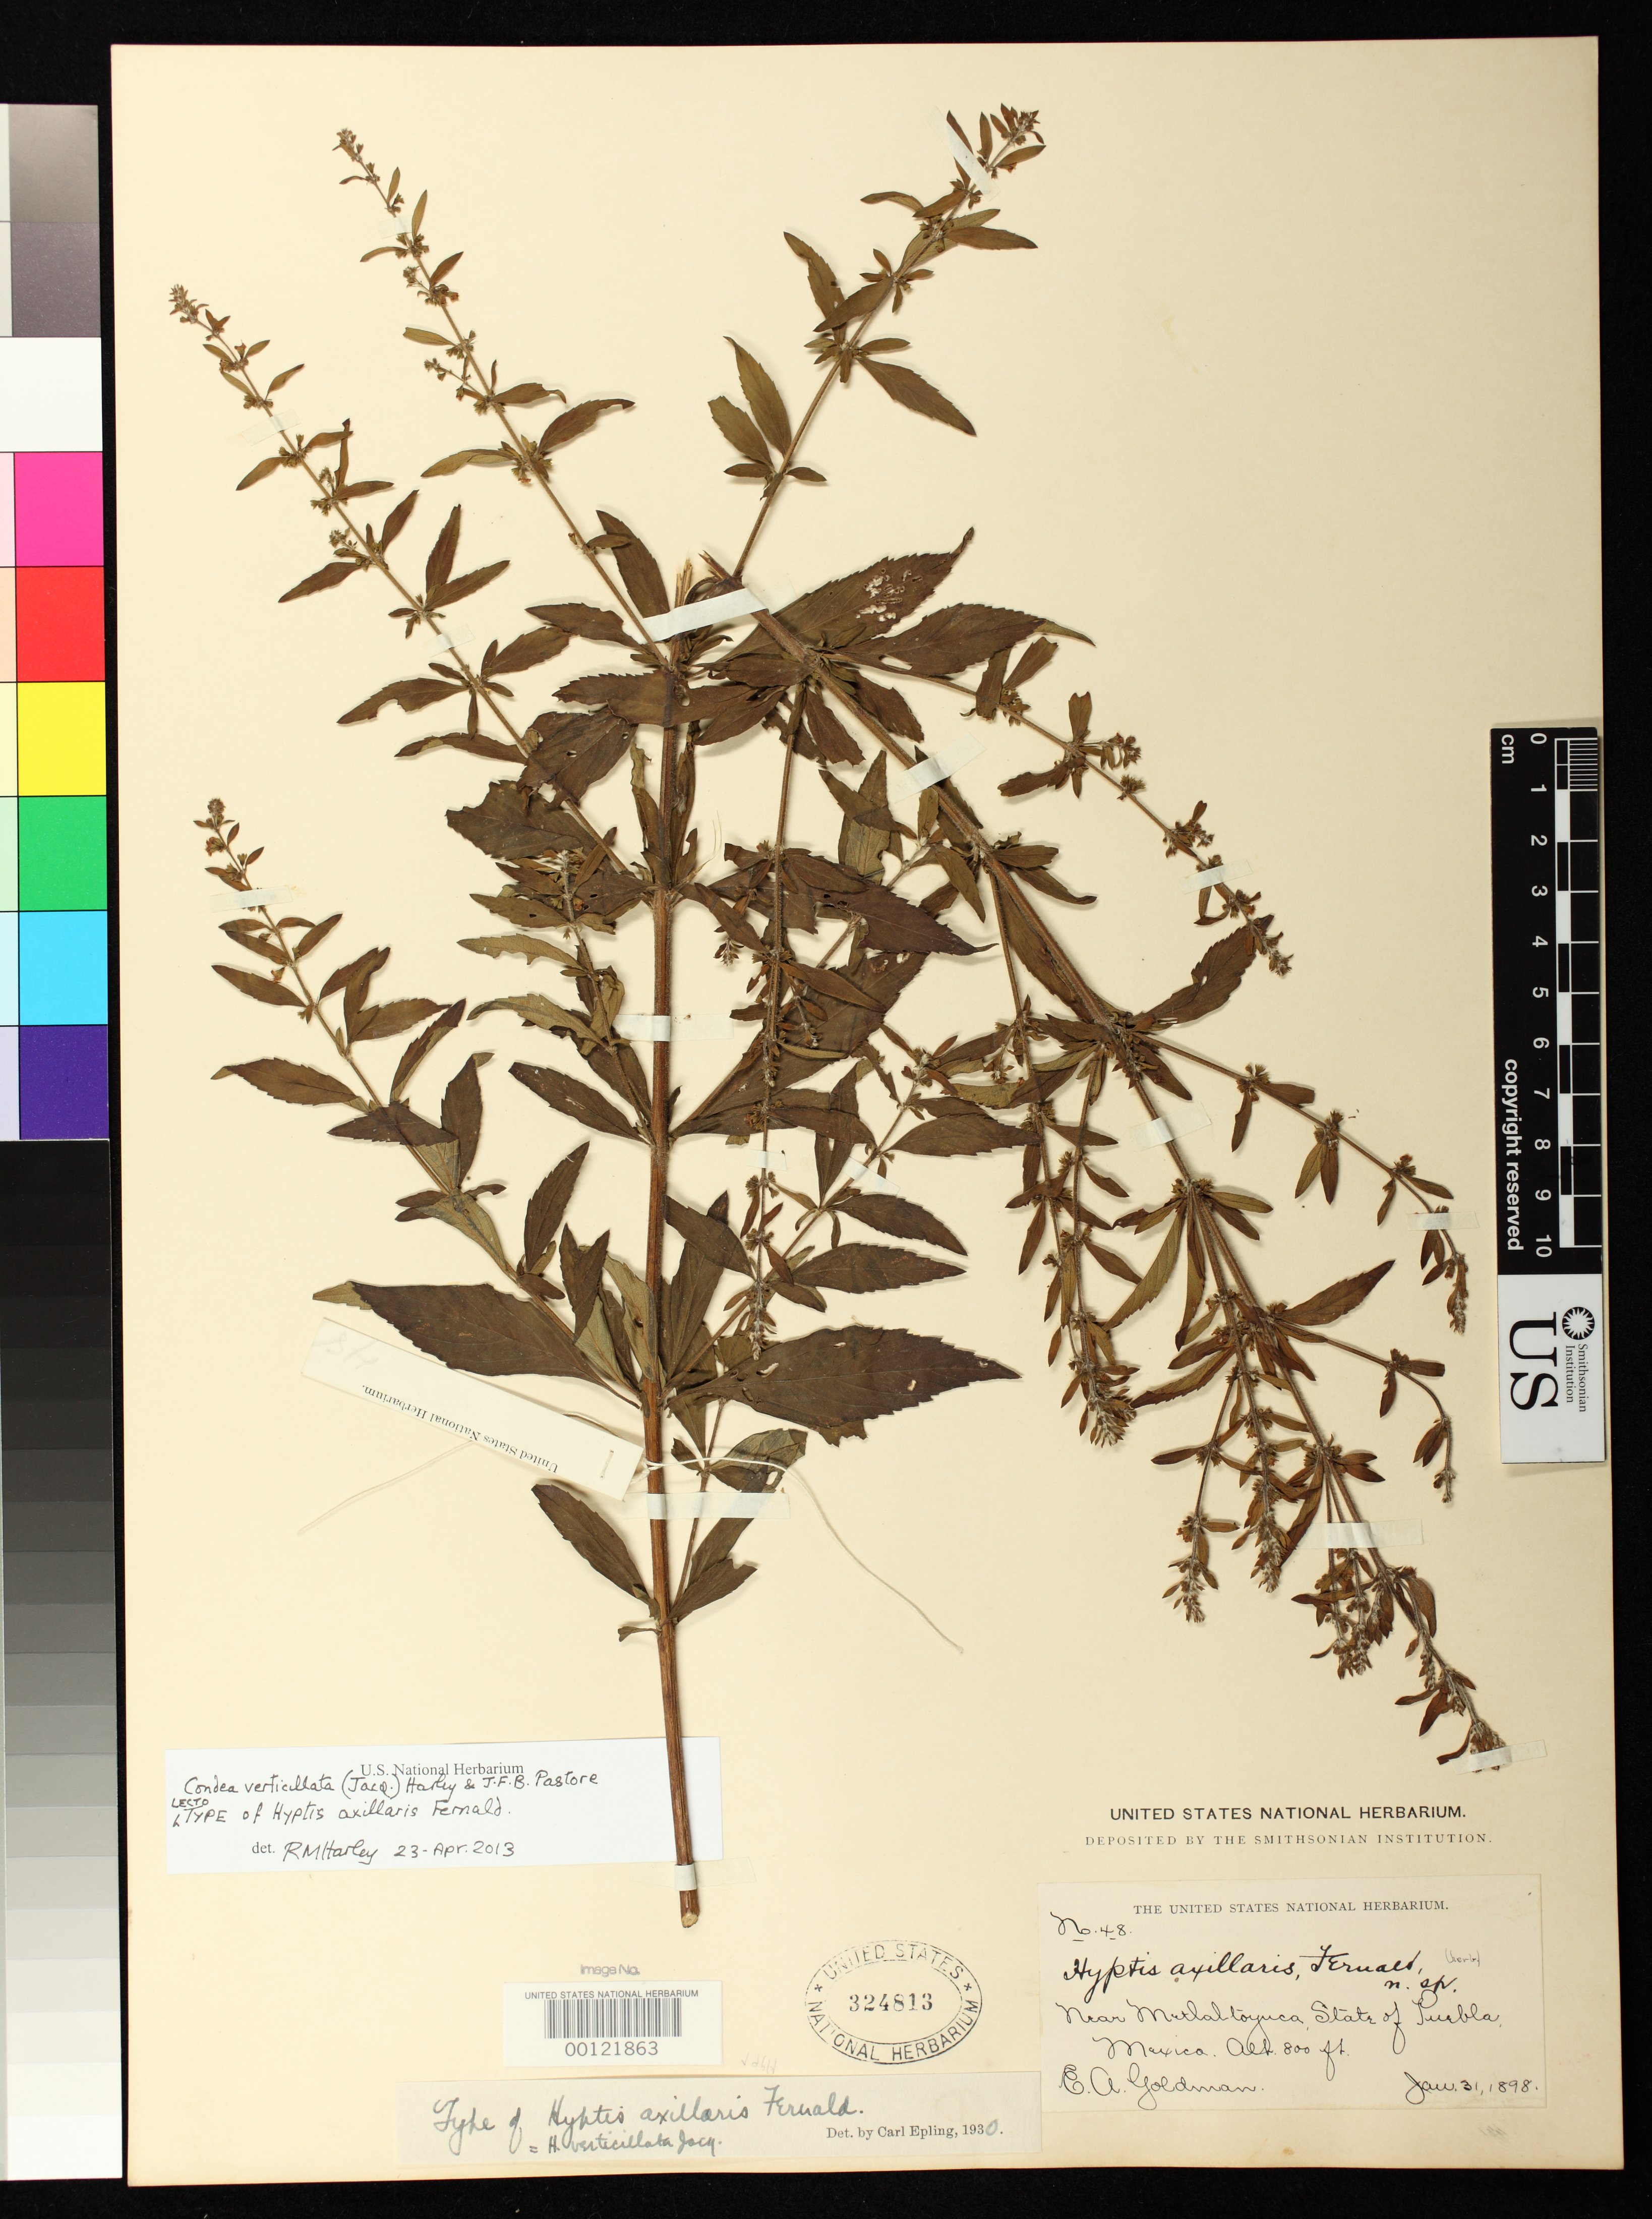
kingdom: Plantae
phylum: Tracheophyta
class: Magnoliopsida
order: Lamiales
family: Lamiaceae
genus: Hyptis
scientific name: Hyptis axillaris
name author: Fernald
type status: Lectotype; Type Collection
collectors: E. A. Goldman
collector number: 48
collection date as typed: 31 Jan 1898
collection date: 1898-01-31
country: Mexico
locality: Puebla, near Metlaltoyuca.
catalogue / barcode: US 324813